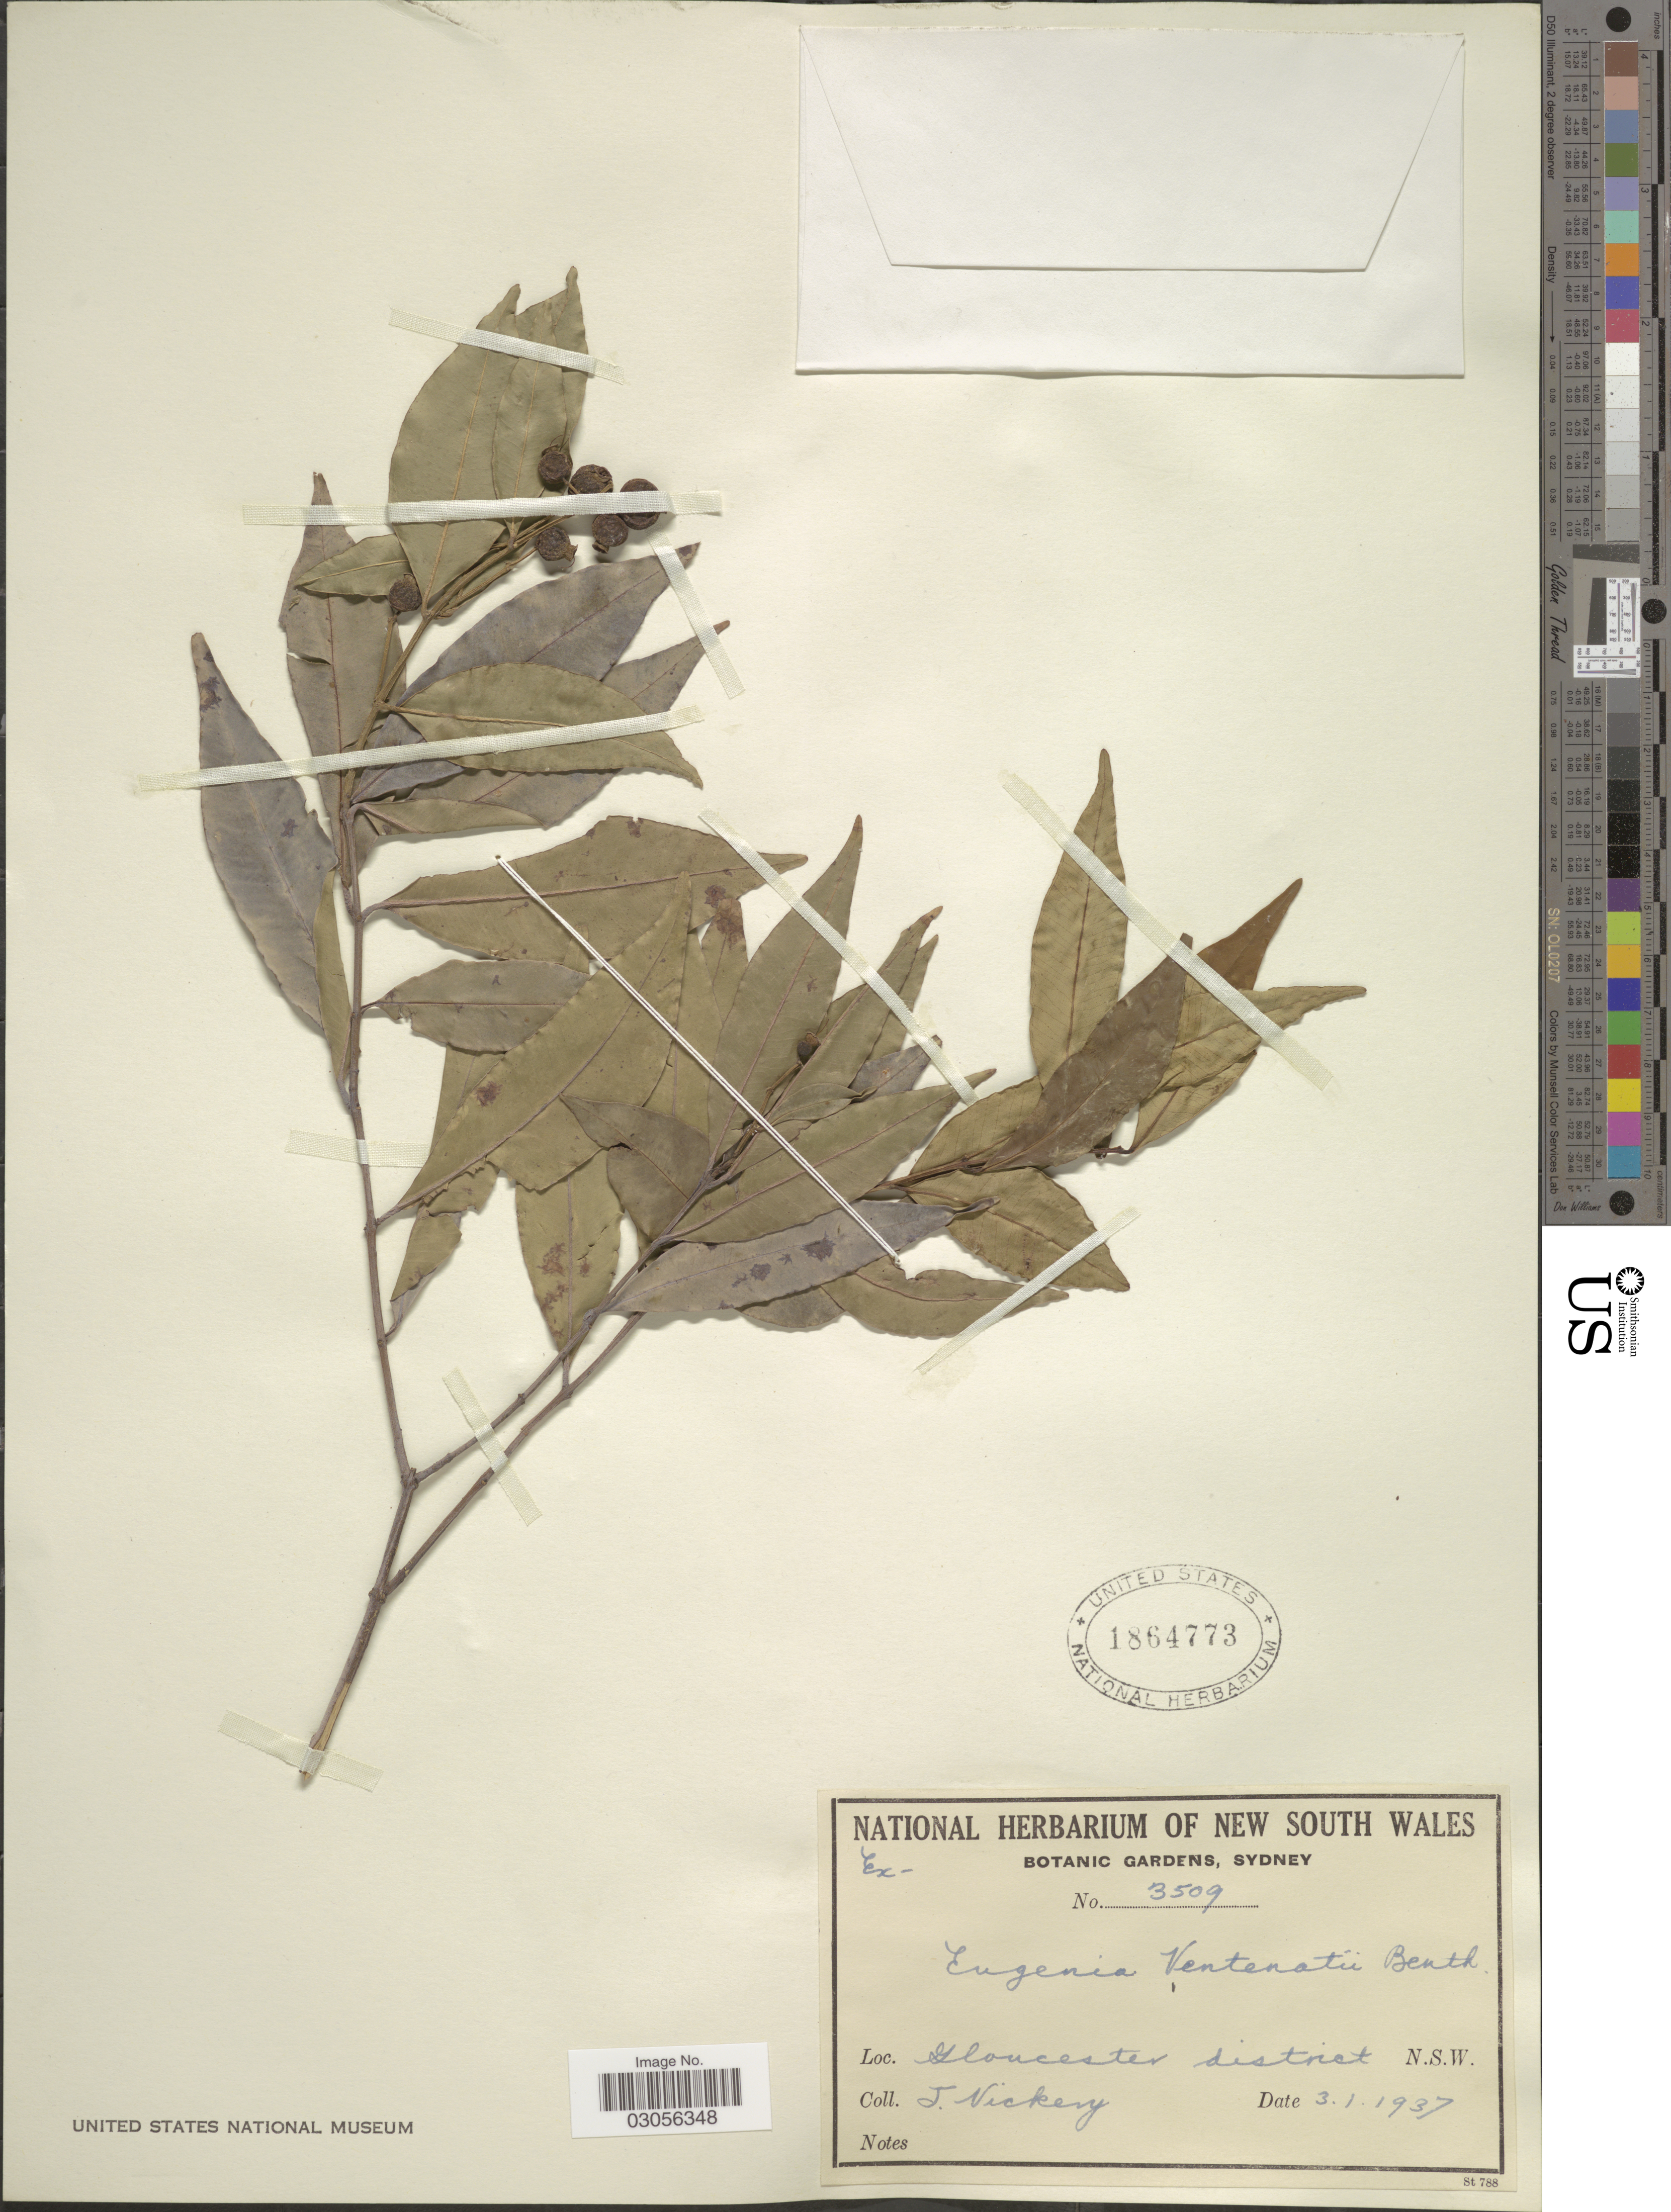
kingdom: Plantae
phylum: Tracheophyta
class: Magnoliopsida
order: Myrtales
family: Myrtaceae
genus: Syzygium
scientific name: Syzygium floribundum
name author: F. Muell.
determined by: Strong, Mark T., (BOT), Smithsonian Institution - National Museum of Natural History (UNITED STATES)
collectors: J. Vickery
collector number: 3509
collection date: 1937-01-03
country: Australia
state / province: New South Wales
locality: Gloucester District. N.S.W.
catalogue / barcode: US 1864773